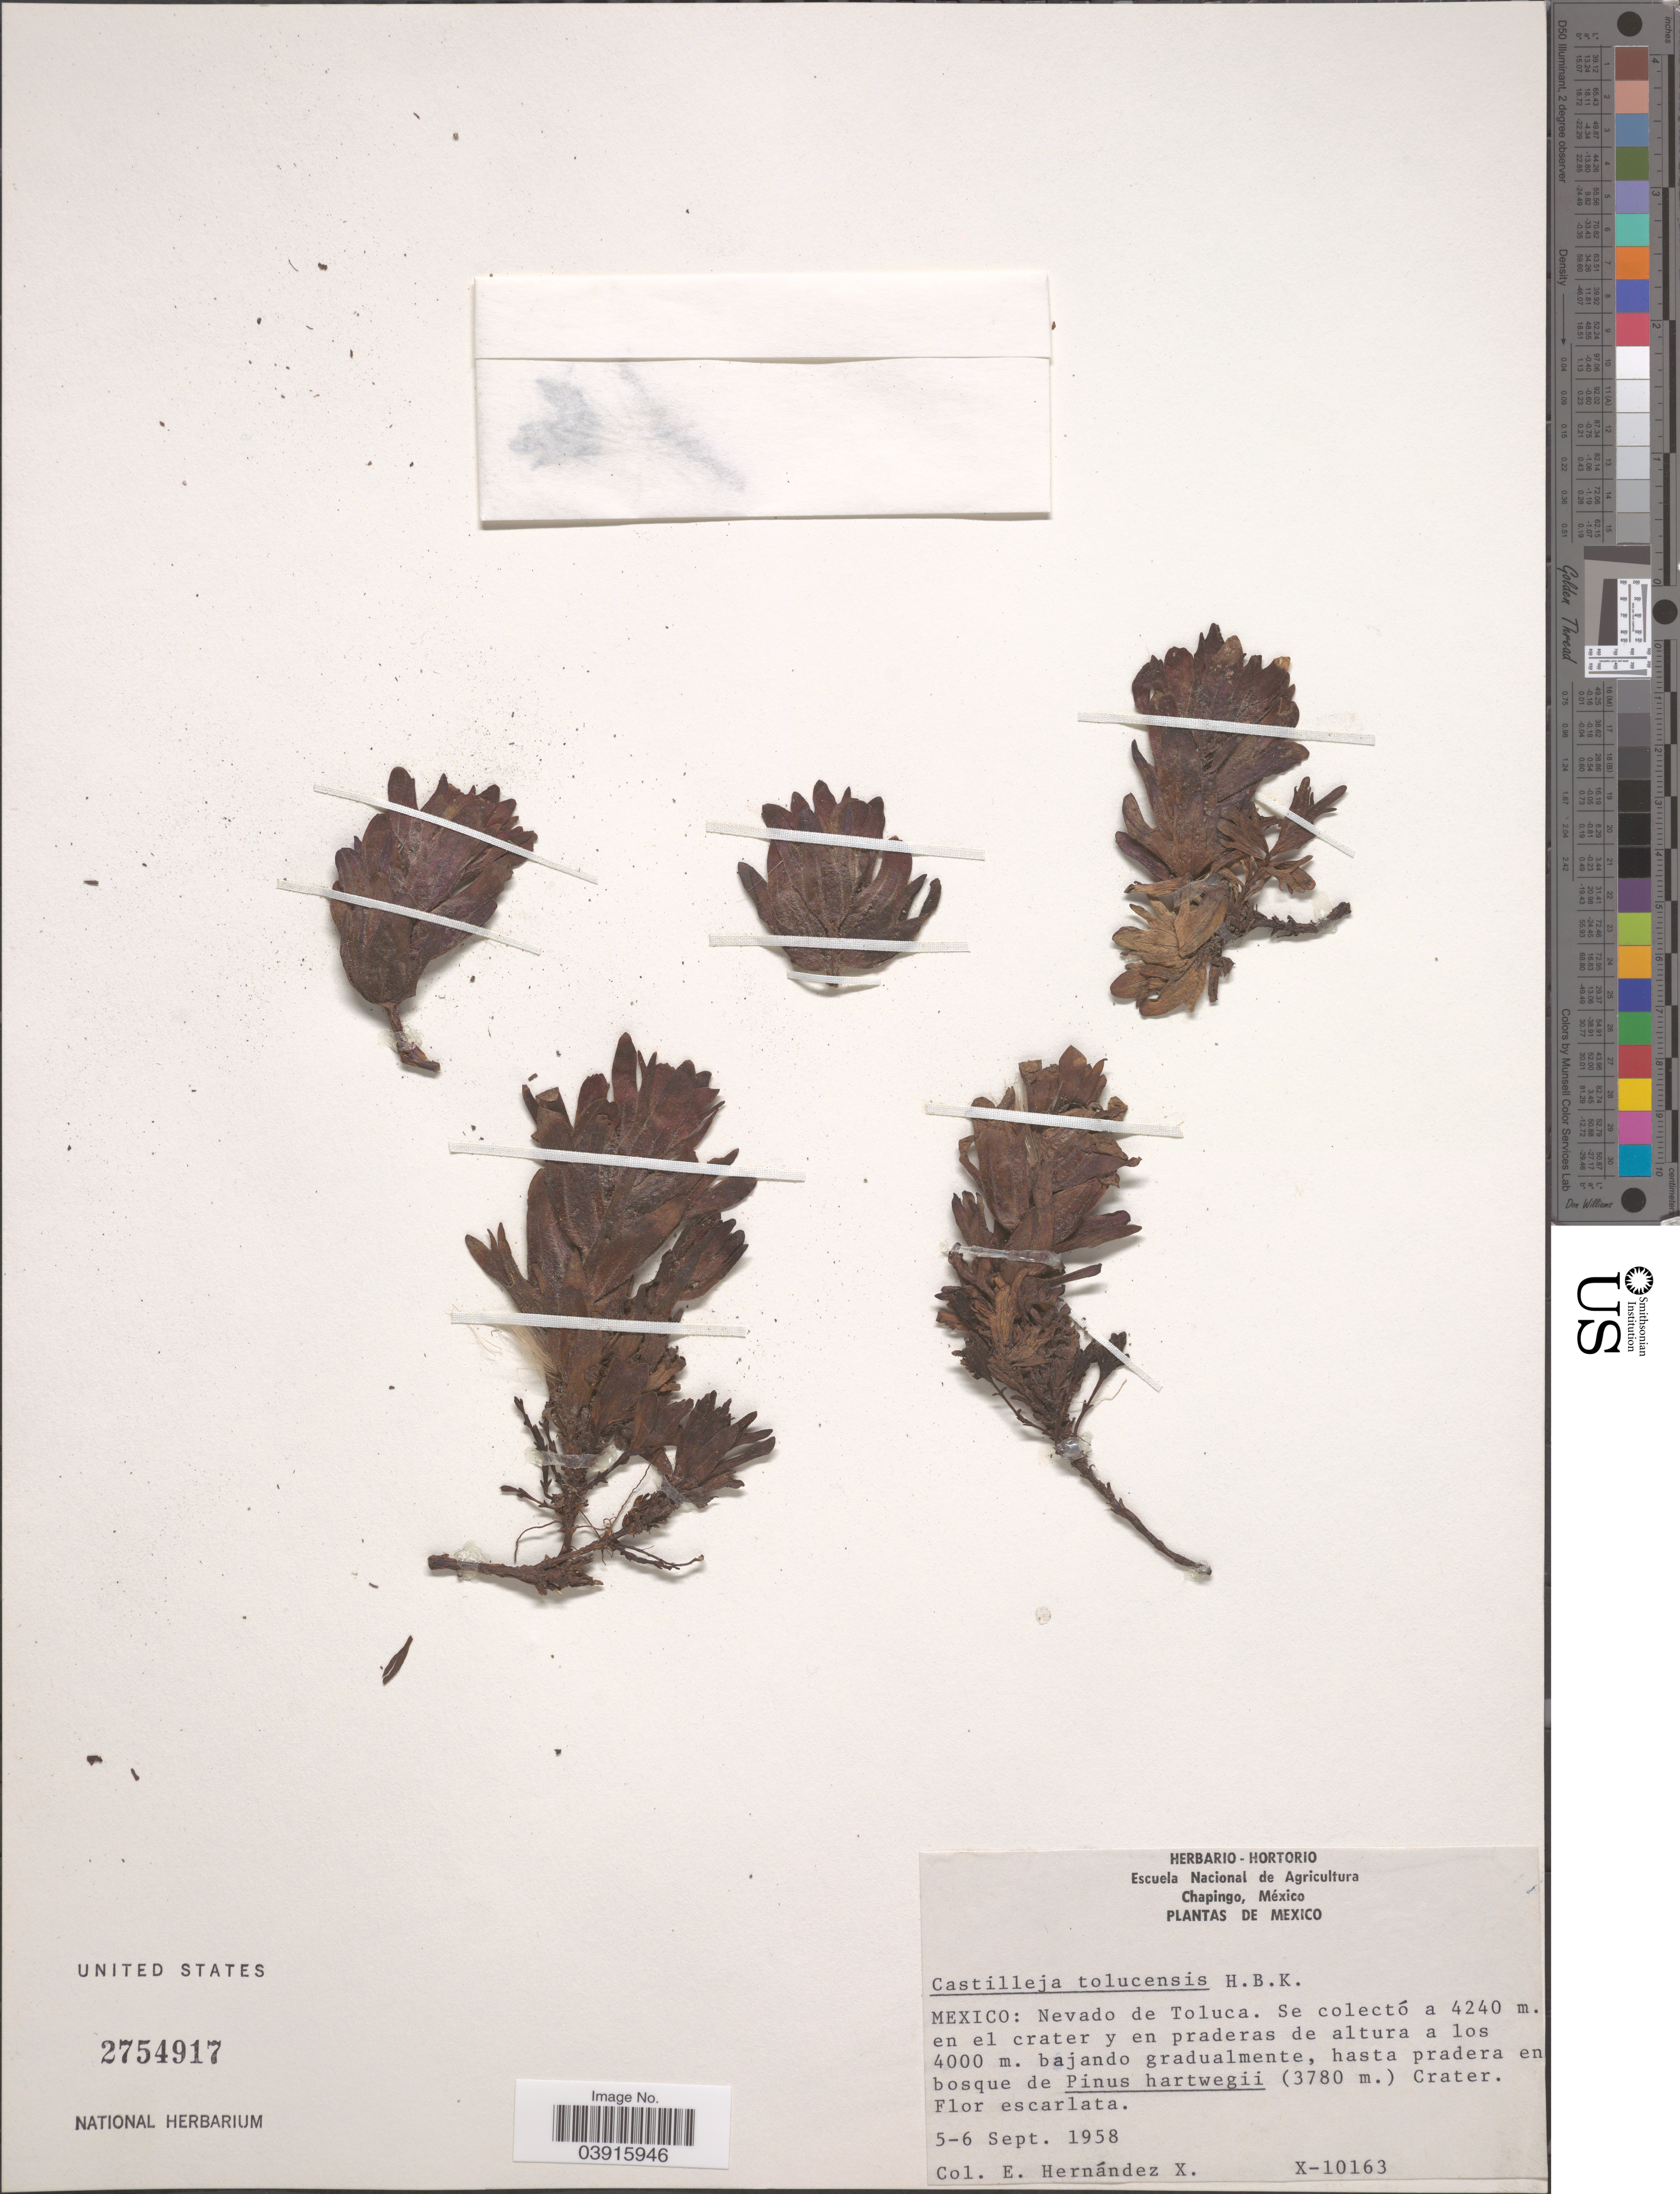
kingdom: Plantae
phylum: Tracheophyta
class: Magnoliopsida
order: Lamiales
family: Orobanchaceae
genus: Castilleja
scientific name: Castilleja toluccensis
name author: Kunth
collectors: E. Hernandez X.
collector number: X-10163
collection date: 1958-09-05/1958-09-06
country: Mexico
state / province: México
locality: Nevado de Toluca.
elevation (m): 4240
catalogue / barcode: US 2754917